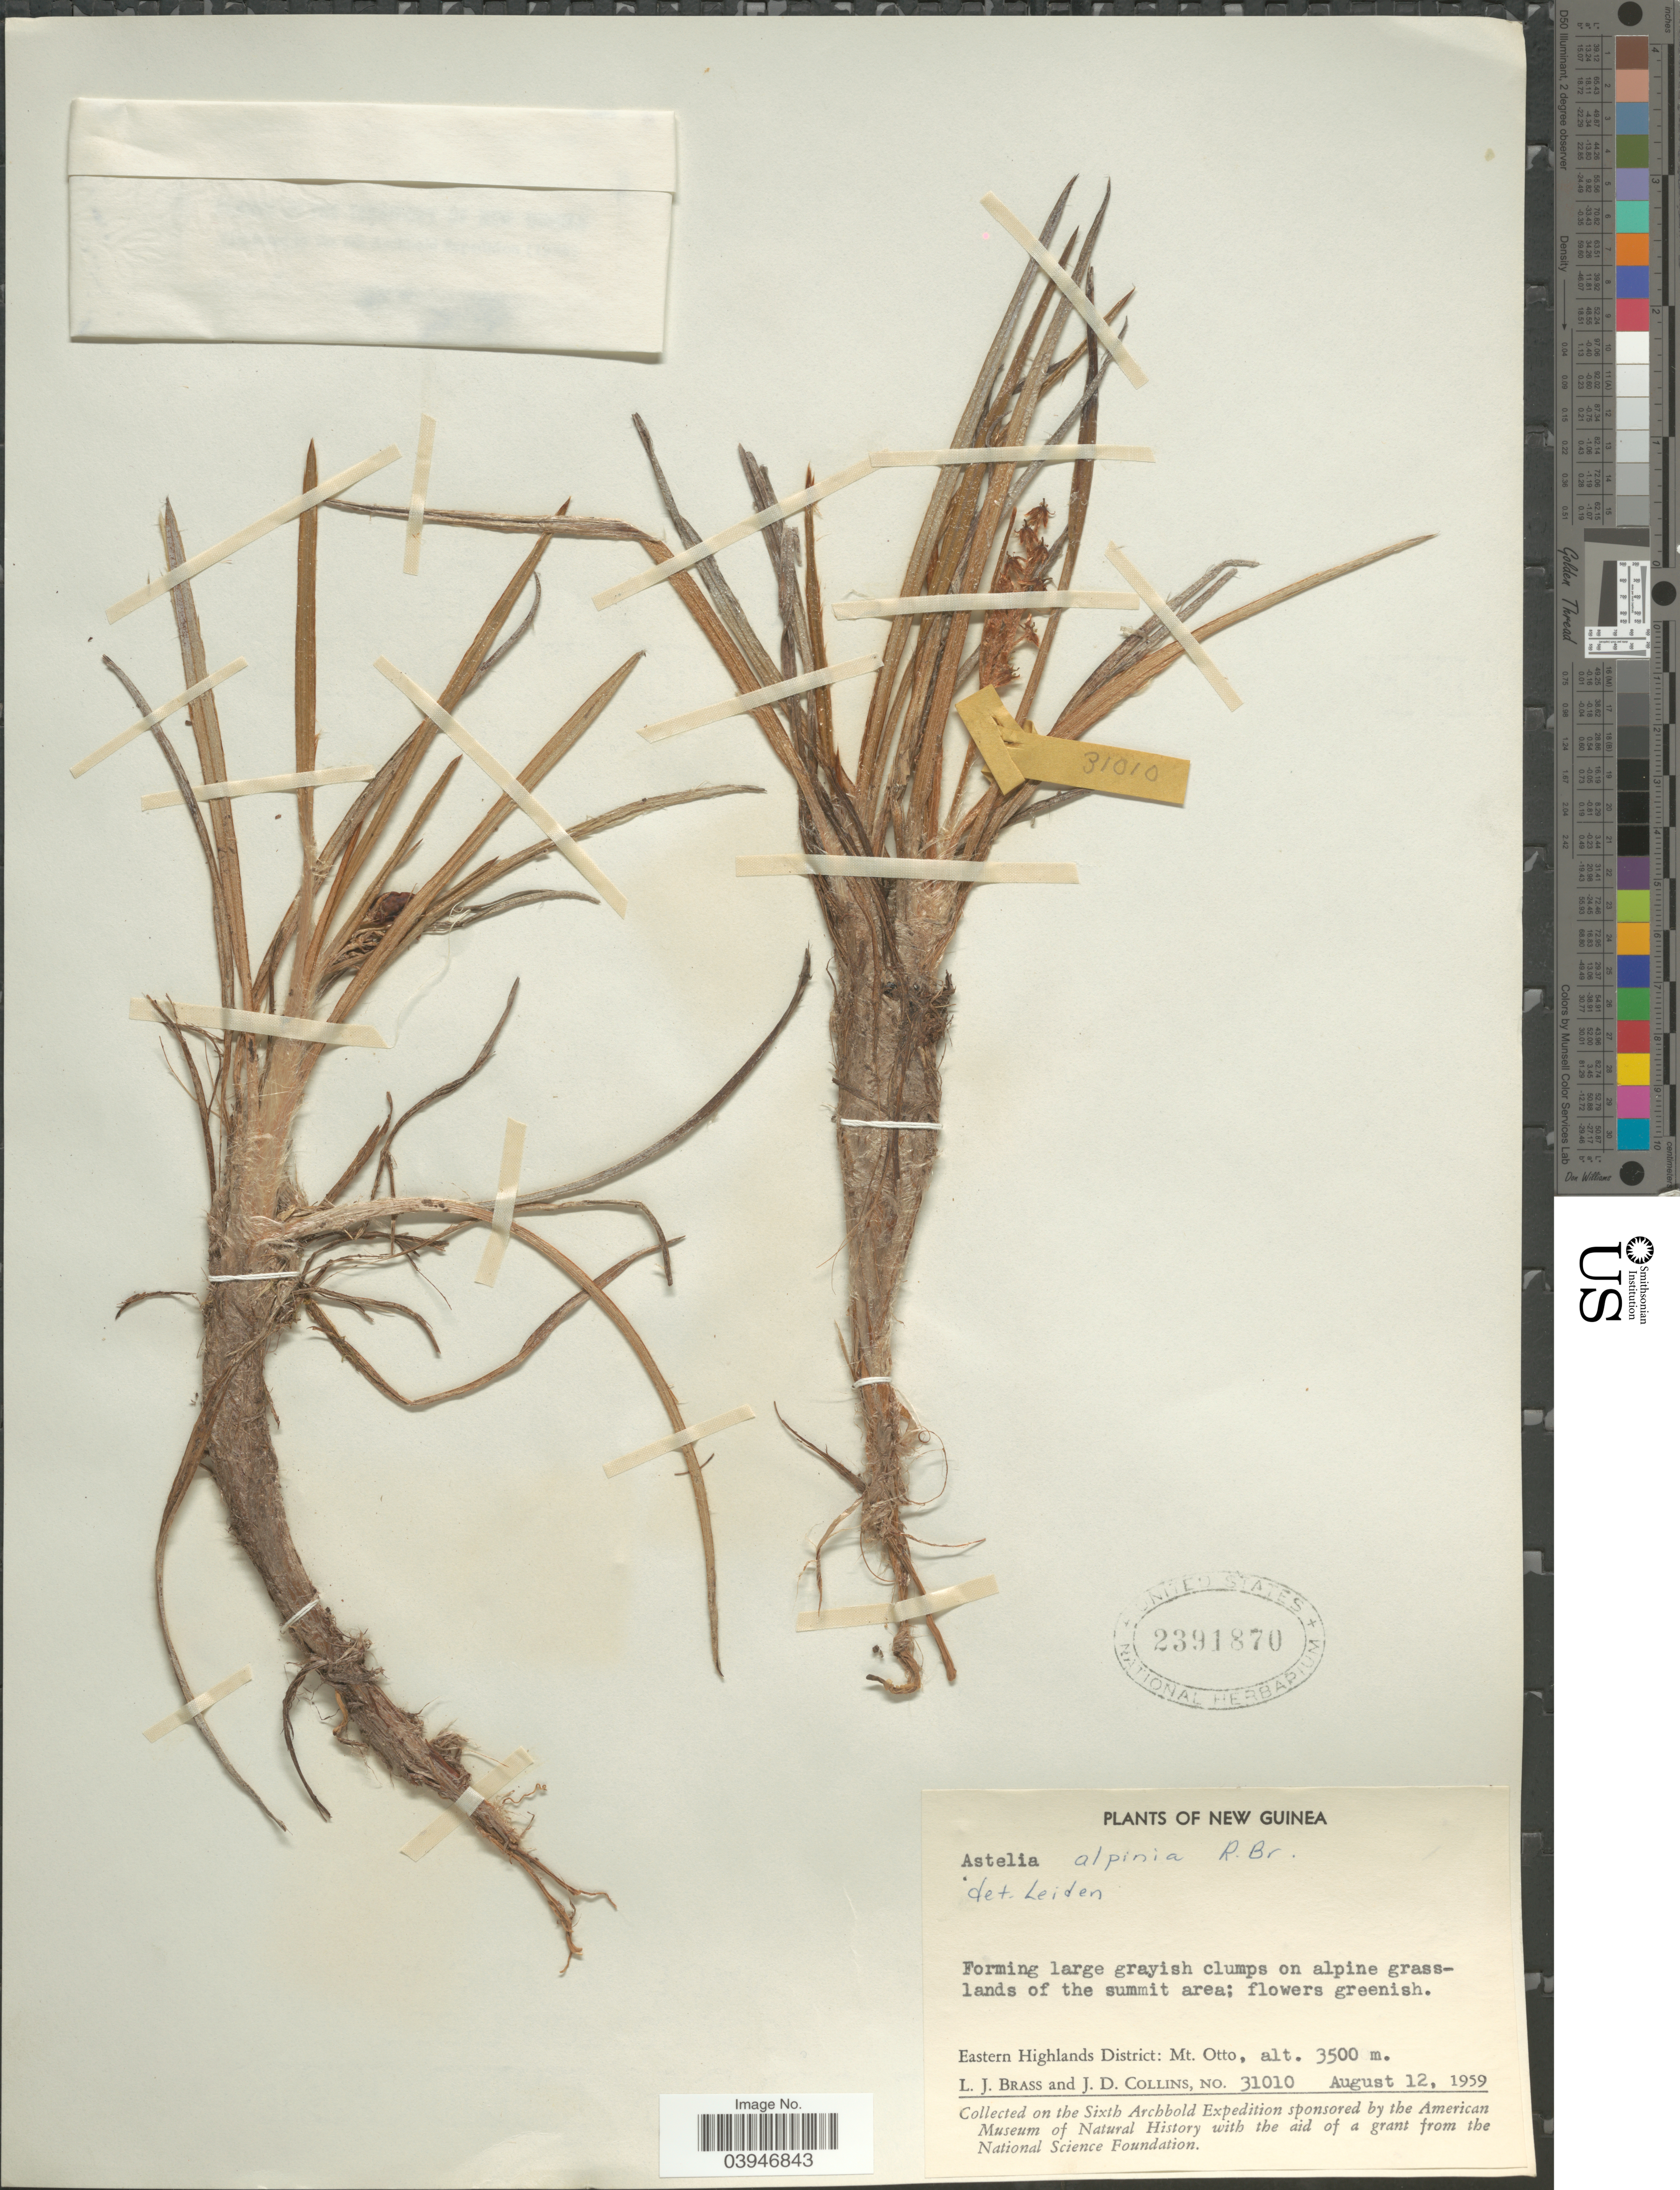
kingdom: Plantae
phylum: Tracheophyta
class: Liliopsida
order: Asparagales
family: Asteliaceae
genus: Astelia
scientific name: Astelia alpina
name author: R. Br.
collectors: L. J. Brass & J. Collins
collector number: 31010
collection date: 1959-08-12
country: Papua New Guinea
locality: New Guinea. Eastern Highlands District: Mt. Otto.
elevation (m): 3500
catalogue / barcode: US 2391870